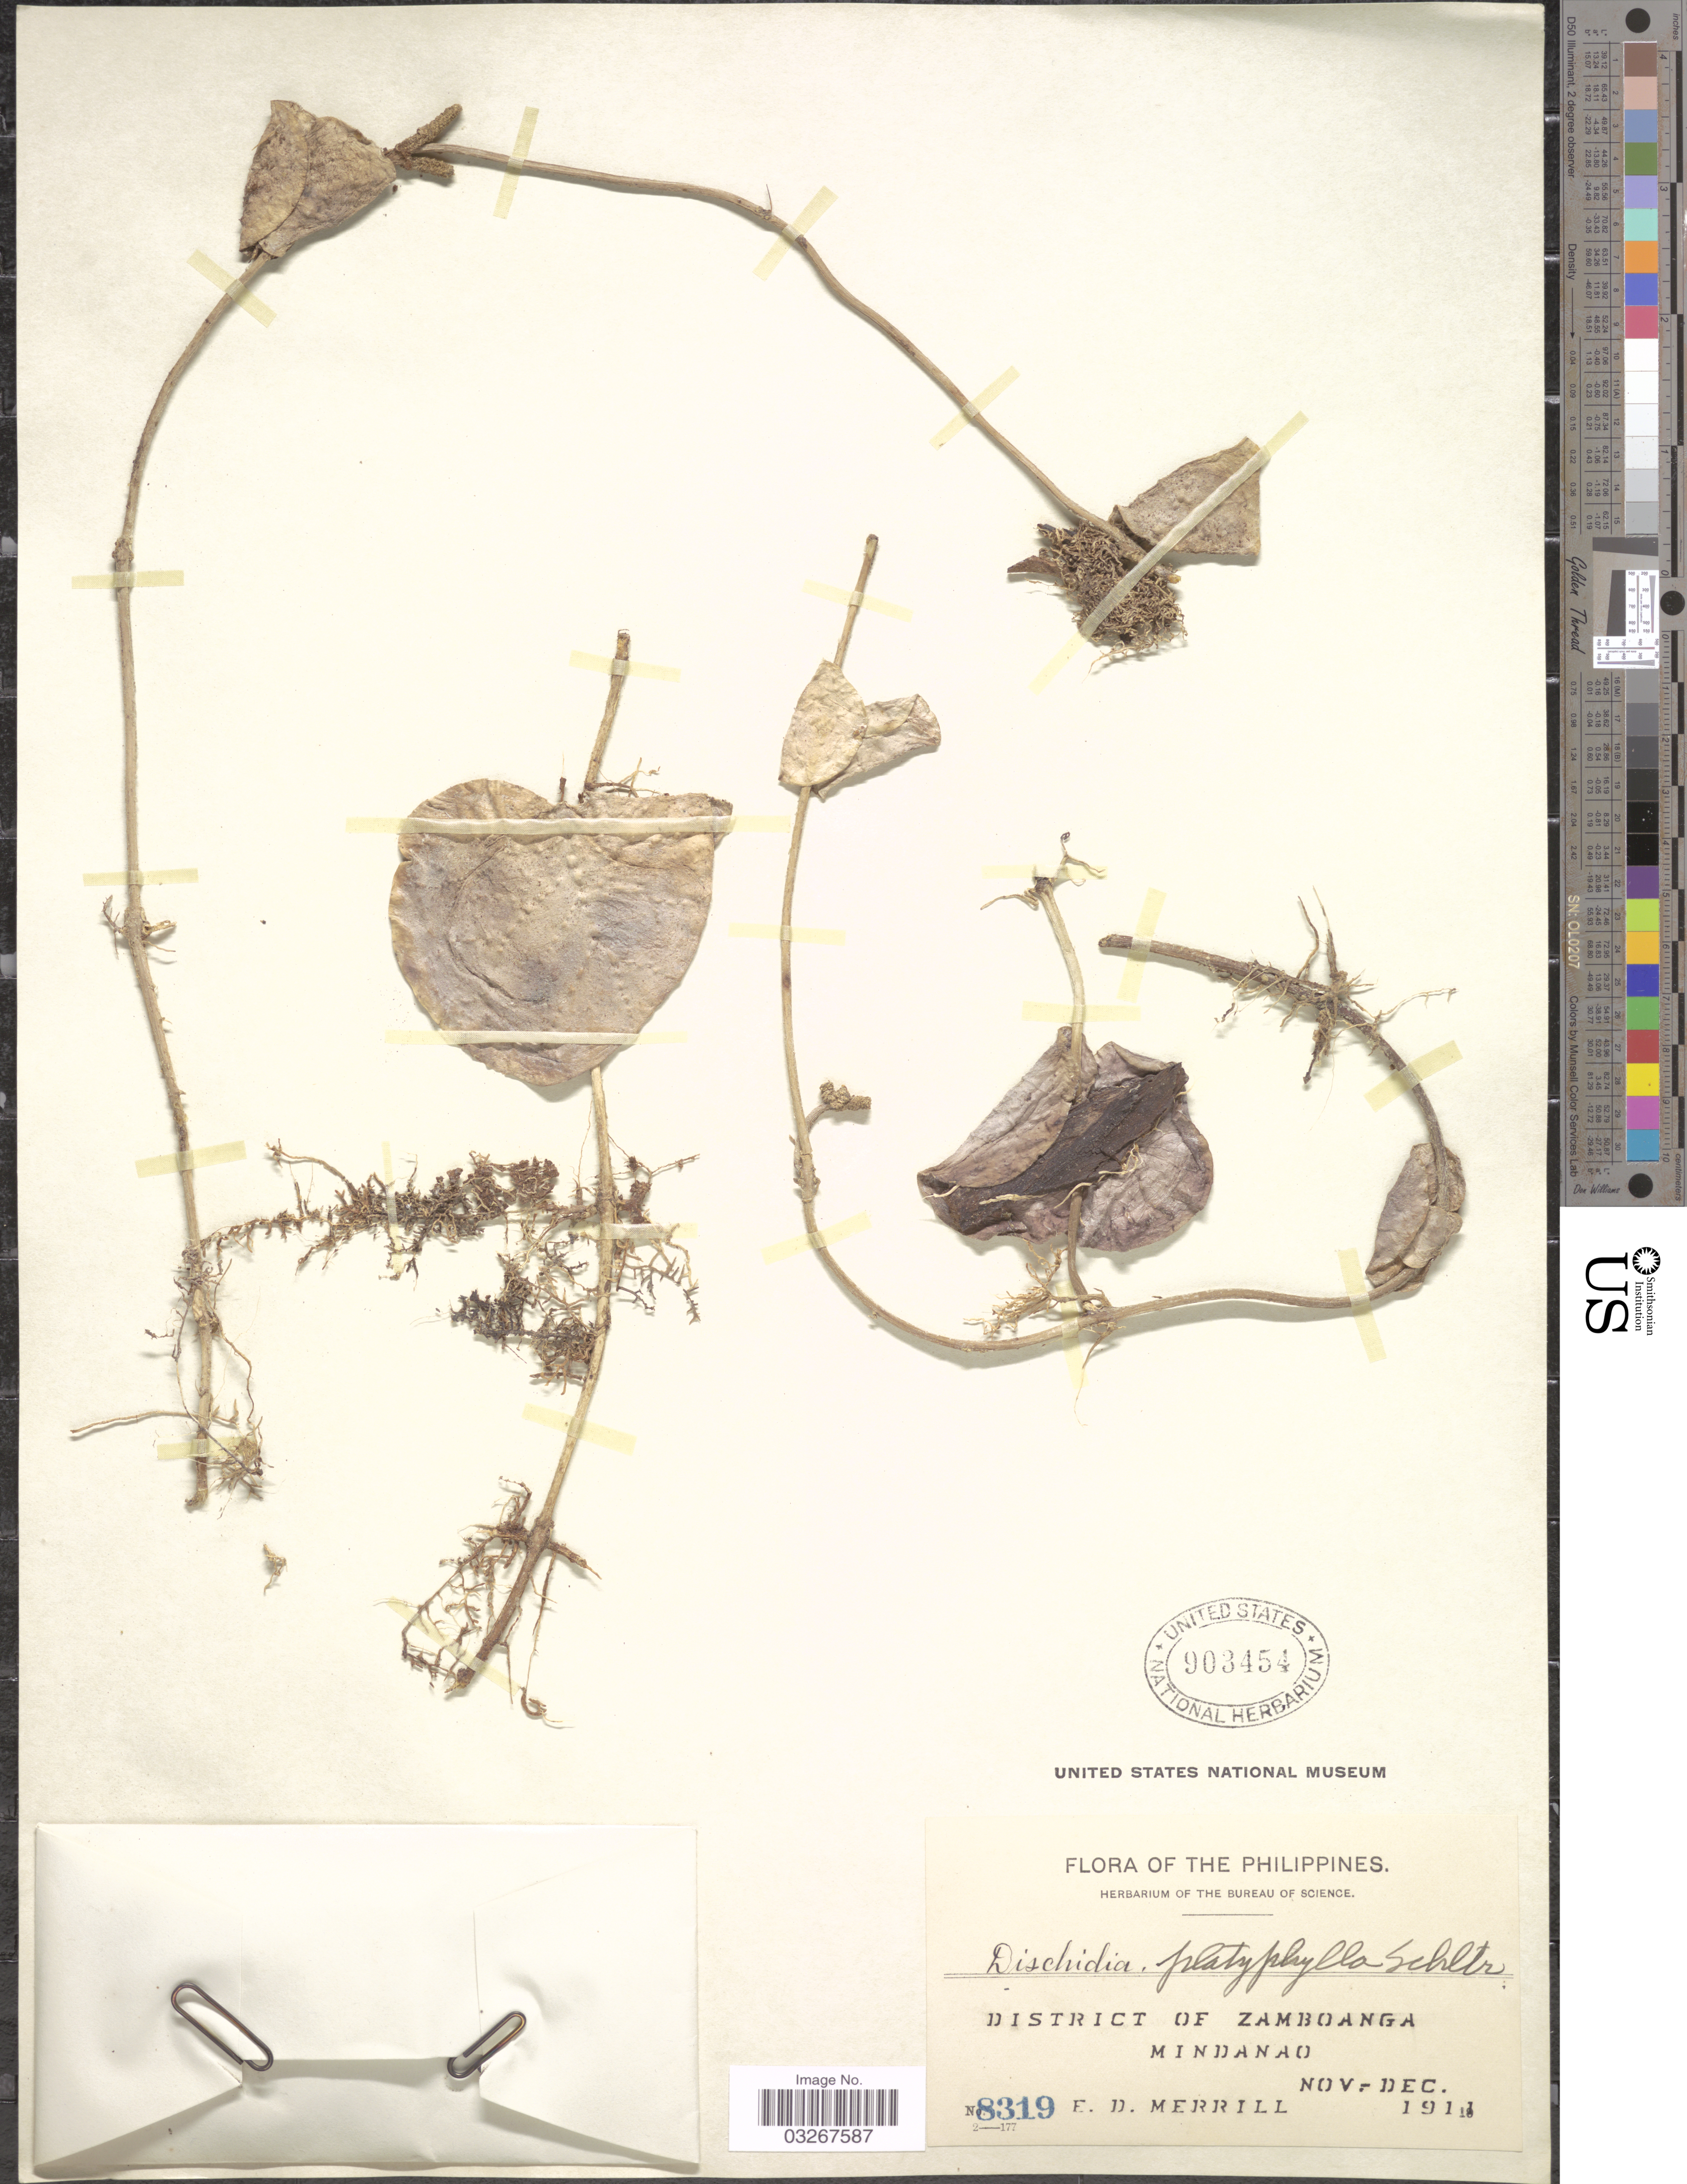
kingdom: Plantae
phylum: Tracheophyta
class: Magnoliopsida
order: Gentianales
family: Apocynaceae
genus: Dischidia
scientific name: Dischidia platyphylla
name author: Schltr.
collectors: E. D. Merrill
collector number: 8319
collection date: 1911-11/1911-12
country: Philippines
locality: District of Zamboanga, Mindanao.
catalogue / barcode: US 903454